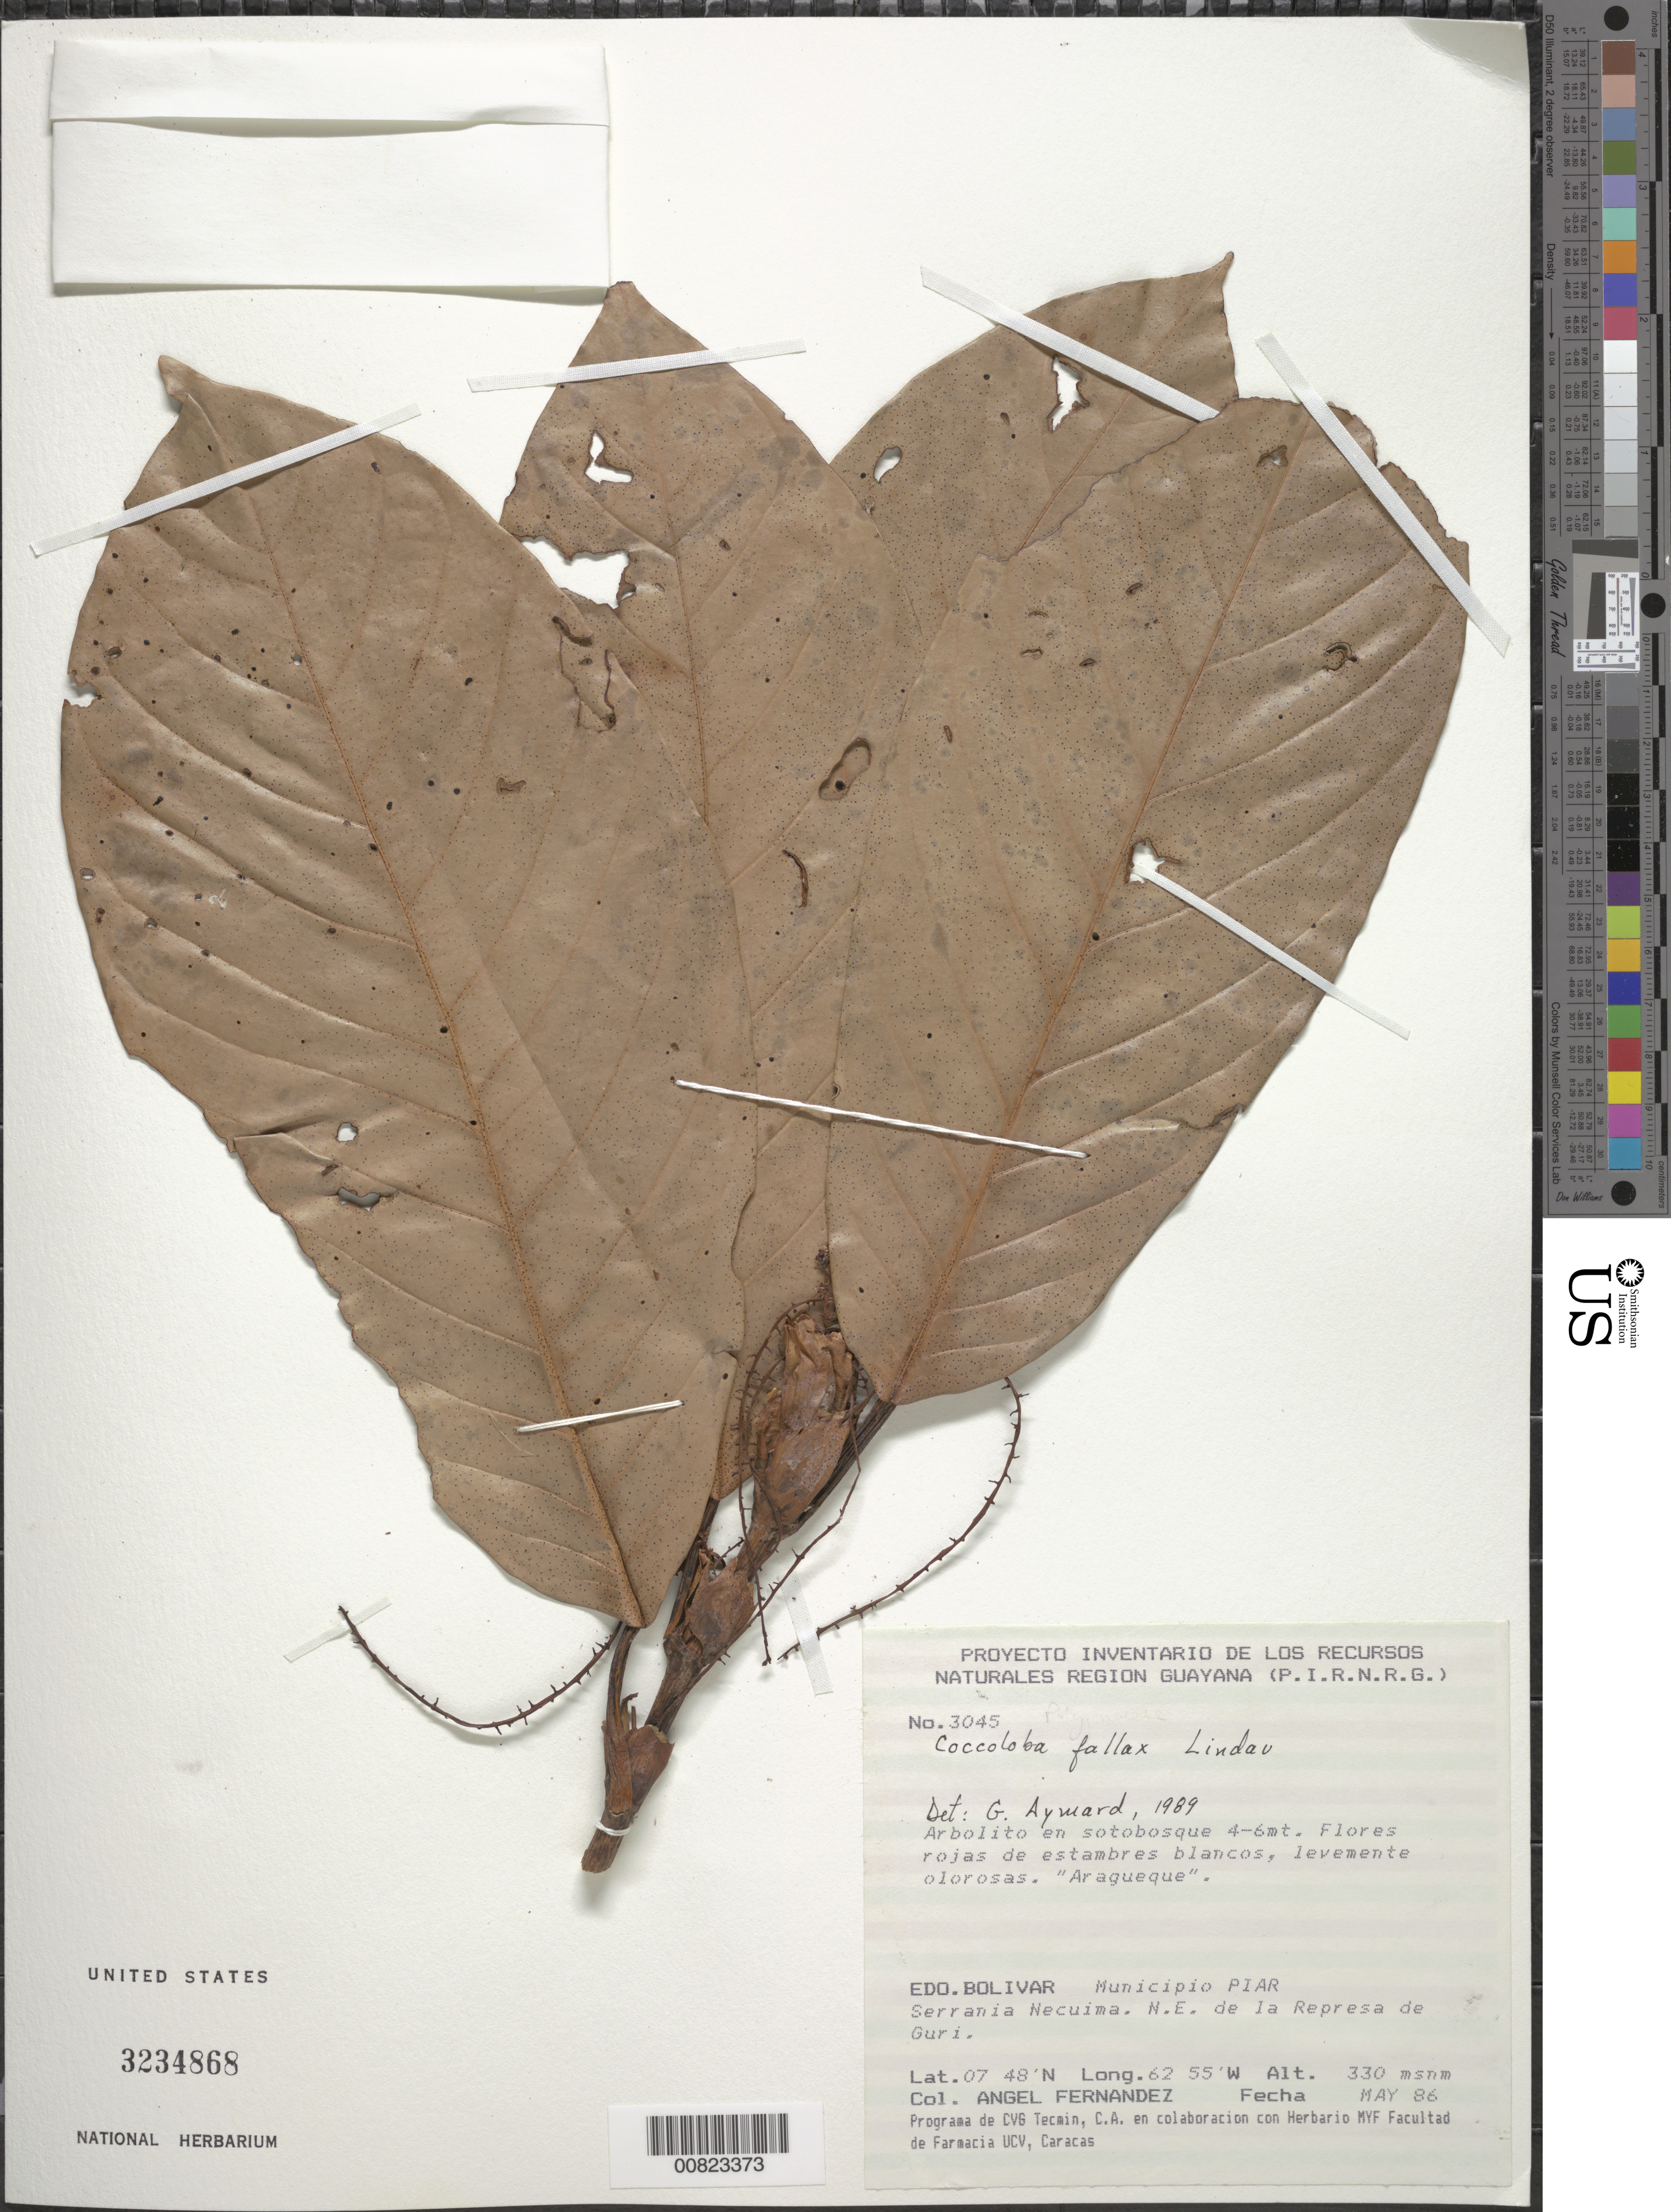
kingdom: Plantae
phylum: Tracheophyta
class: Magnoliopsida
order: Caryophyllales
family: Polygonaceae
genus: Coccoloba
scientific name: Coccoloba fallax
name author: Lindau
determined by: Aymard C., G. A., (PORT), Univ. Nac. Exp. de los Llanos Ezequiel Zamora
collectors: A. Fernández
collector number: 3045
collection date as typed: May-86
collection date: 1986-05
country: Venezuela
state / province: Bolívar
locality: Mun. Piar, Serrania Necuima, NE de la Represa de Guri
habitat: Sotobosque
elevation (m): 330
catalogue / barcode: US 3234868